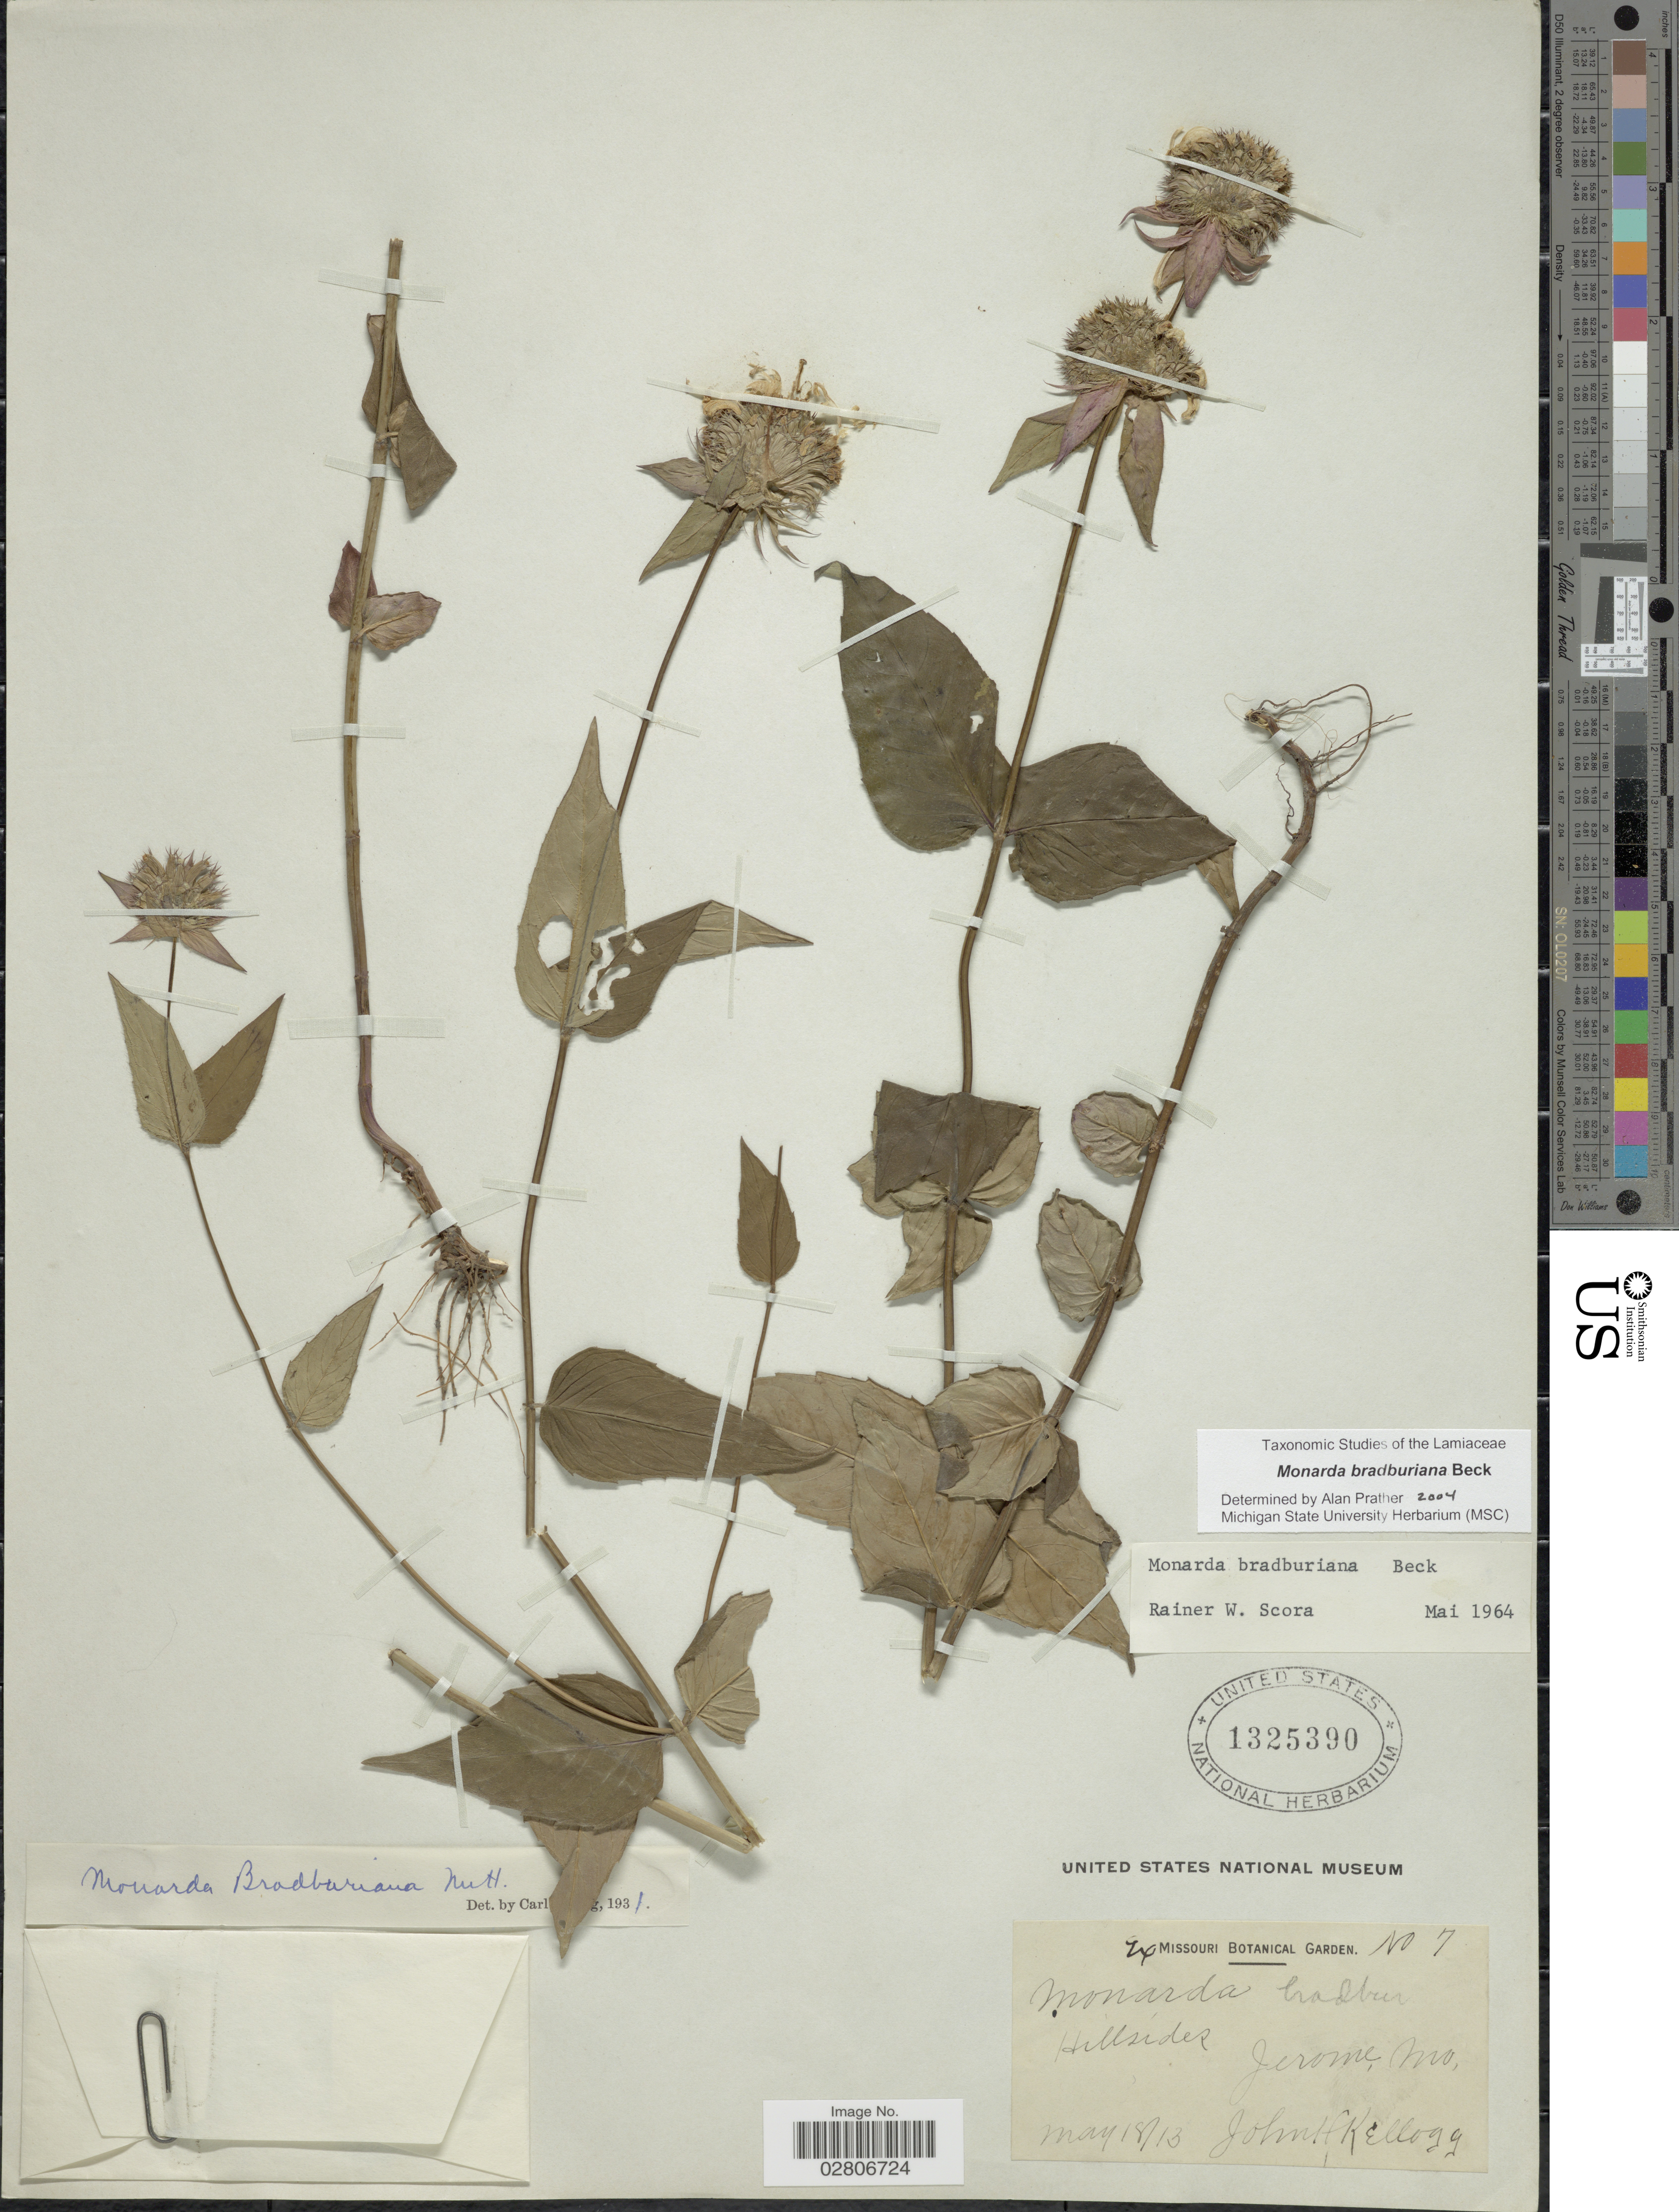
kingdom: Plantae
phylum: Tracheophyta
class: Magnoliopsida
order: Lamiales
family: Lamiaceae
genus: Monarda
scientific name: Monarda bradburiana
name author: L.C. Beck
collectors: J. H. Kellogg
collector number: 7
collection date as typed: Transcribed d/m/y: 18/5/13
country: United States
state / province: Missouri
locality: Jerome.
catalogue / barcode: US 1325390